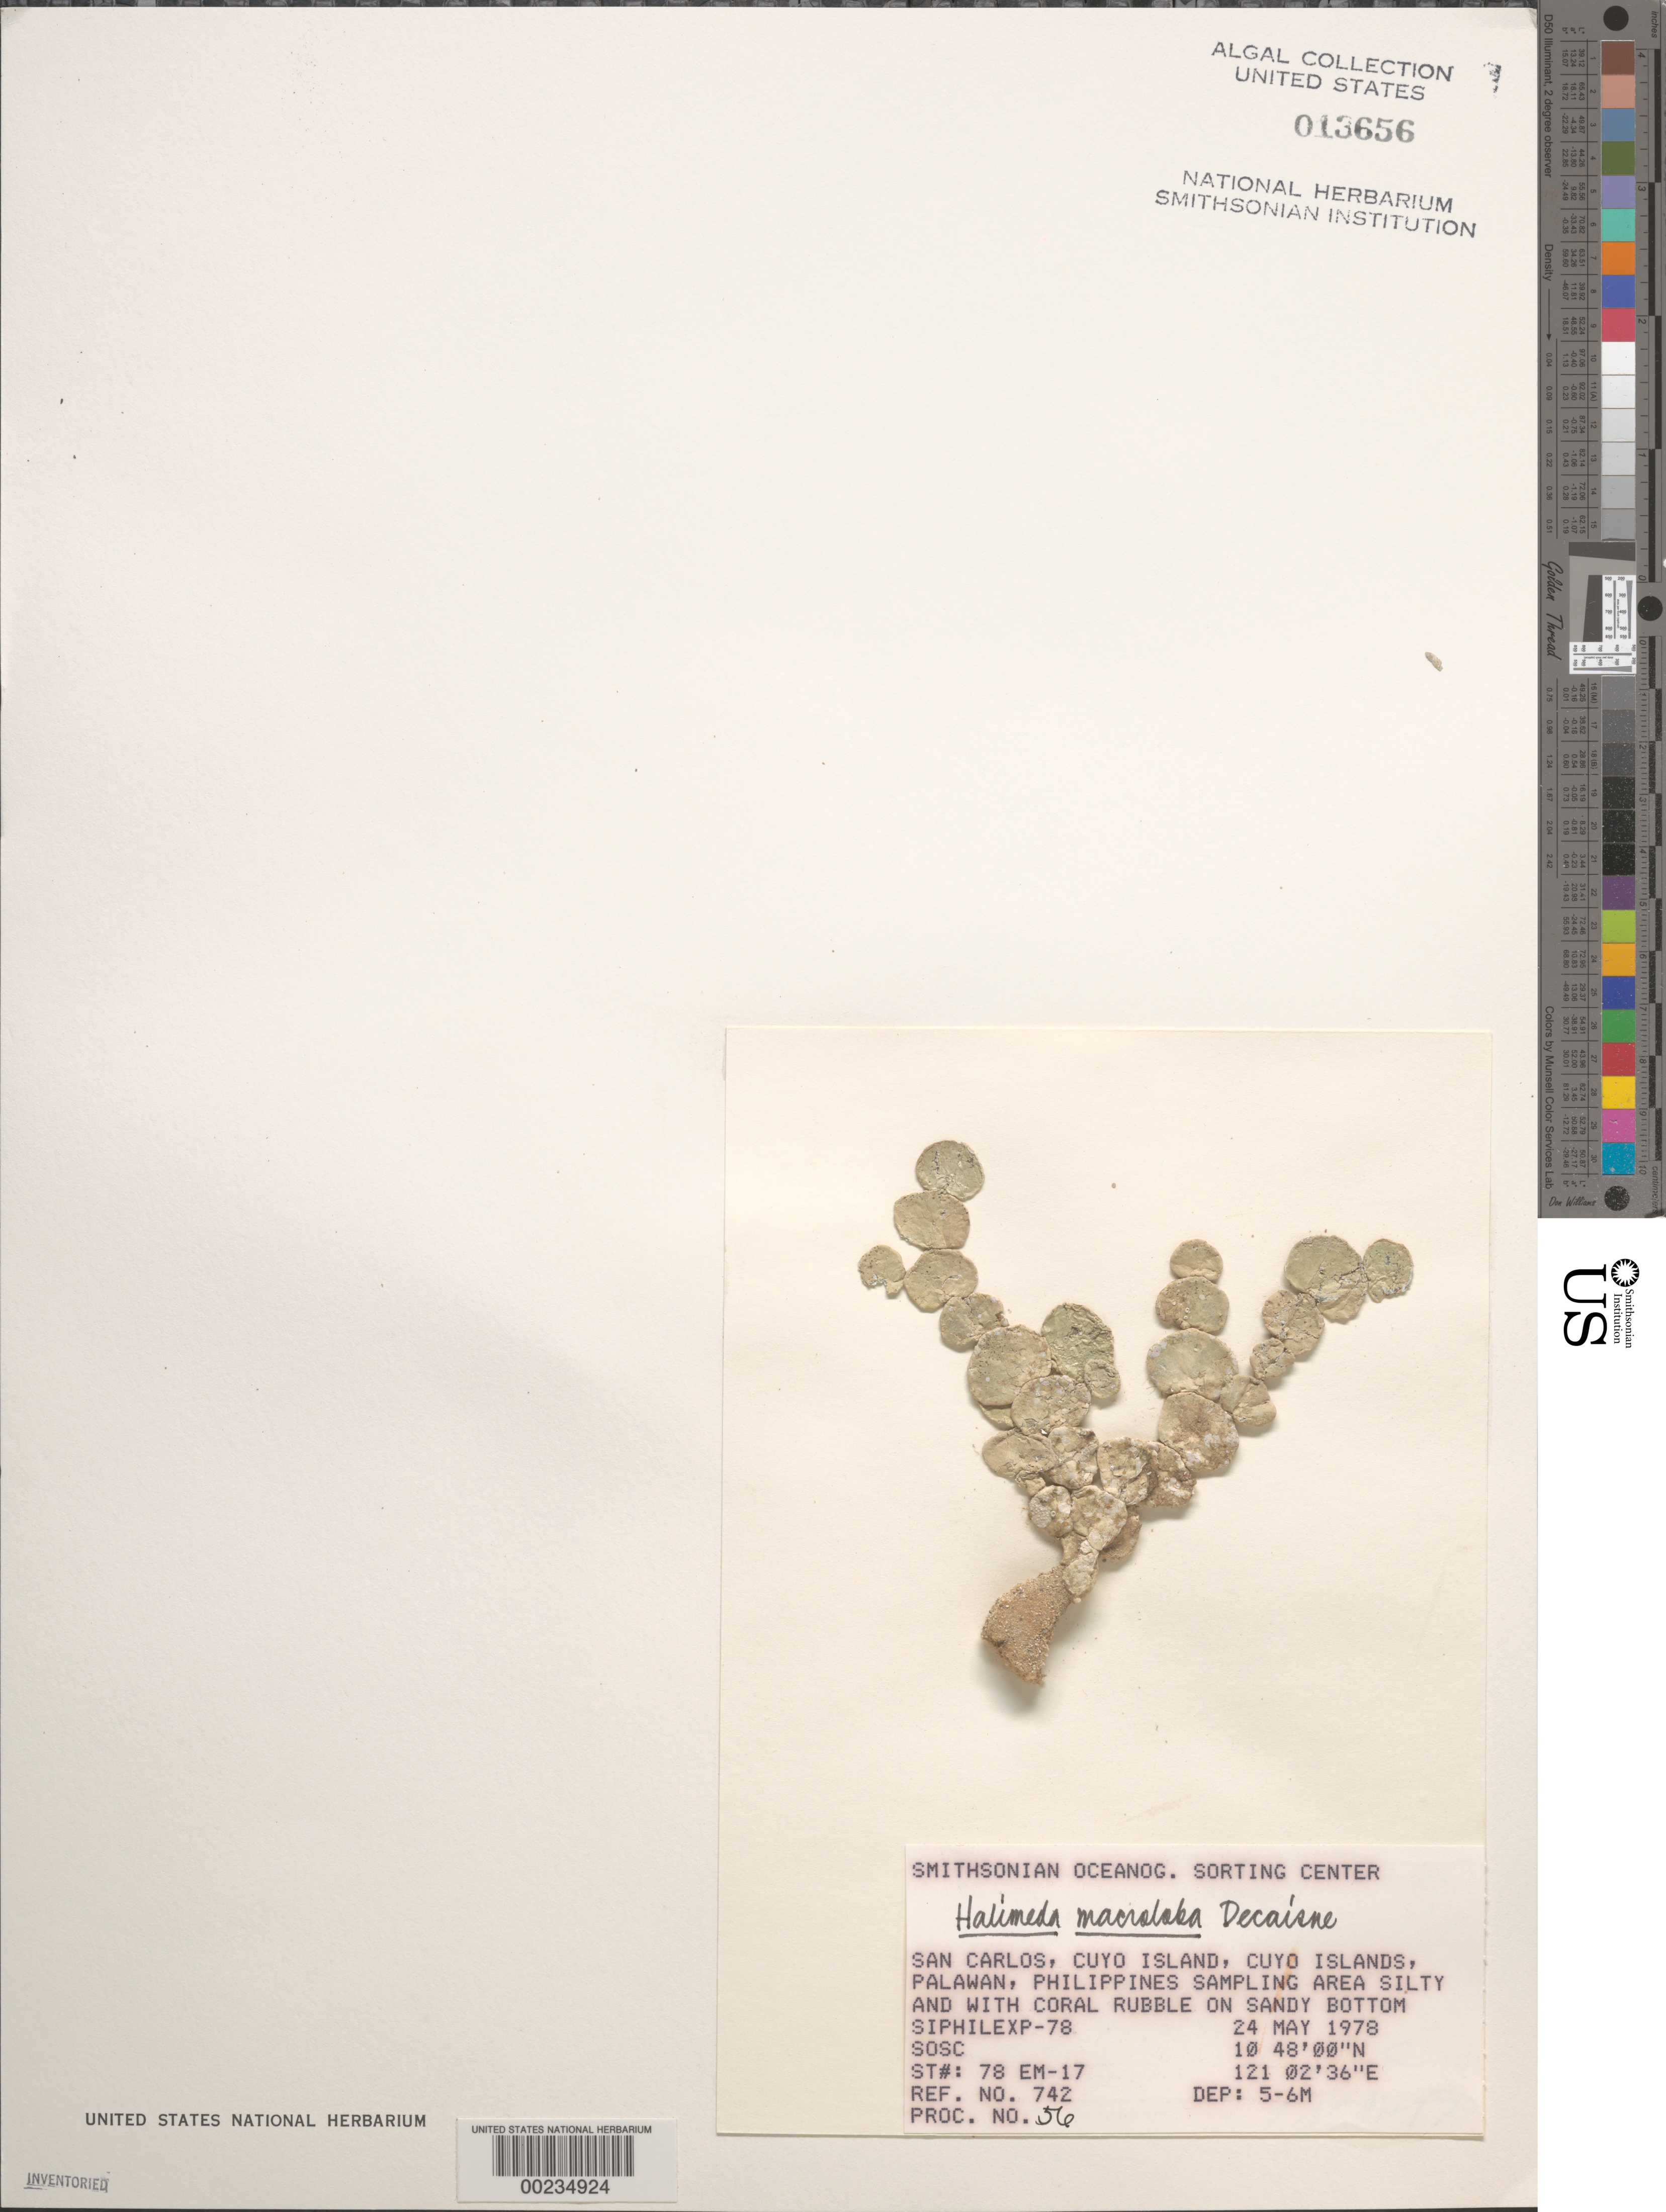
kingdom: Plantae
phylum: Chlorophyta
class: Ulvophyceae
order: Bryopsidales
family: Halimedaceae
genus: Halimeda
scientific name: Halimeda macroloba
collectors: SOSC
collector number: Station 78 Em-17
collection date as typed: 24 May 1978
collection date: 1978-05-24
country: Philippines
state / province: Mimaropa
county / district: Palawan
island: Cuyo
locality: San Carlos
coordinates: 10 48' 00" N, 121 02' 36" E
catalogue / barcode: US 13656